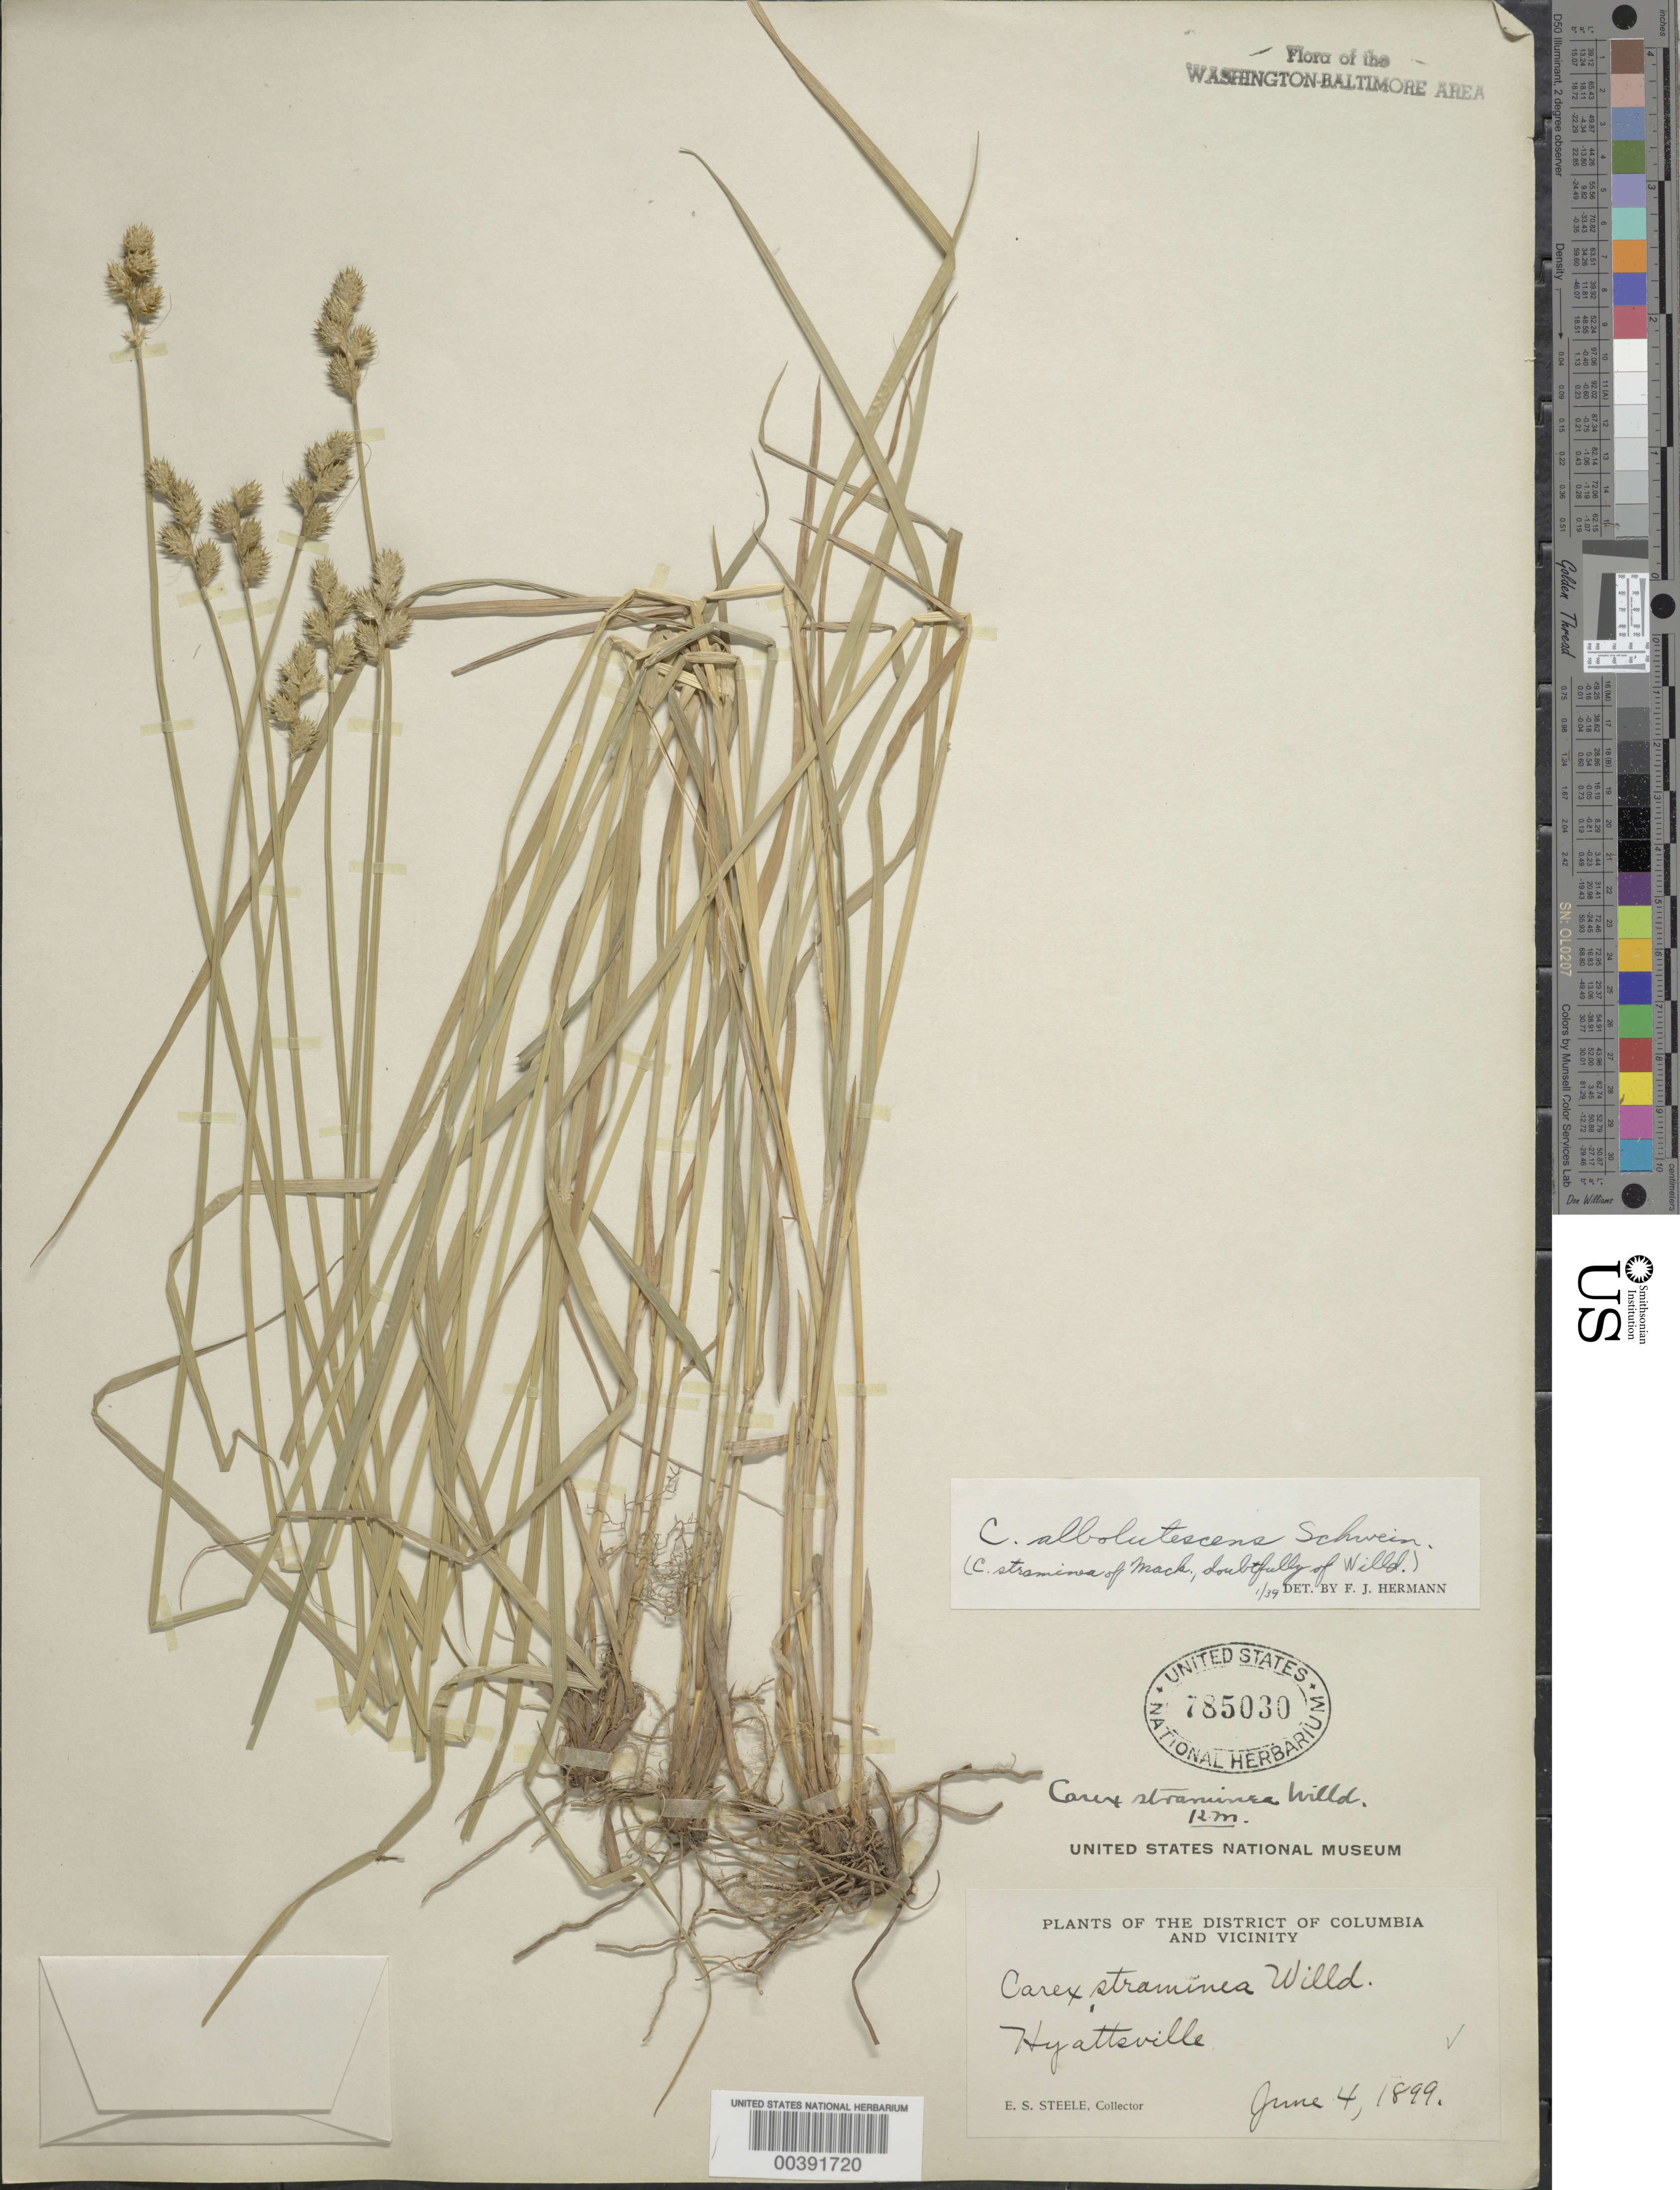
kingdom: Plantae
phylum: Tracheophyta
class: Liliopsida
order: Poales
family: Cyperaceae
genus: Carex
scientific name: Carex albolutescens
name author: Schwein.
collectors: E. Steele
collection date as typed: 04 Jun 1899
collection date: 1899-06-04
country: United States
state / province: Maryland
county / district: Prince George's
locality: Hyattsville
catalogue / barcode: US 785030